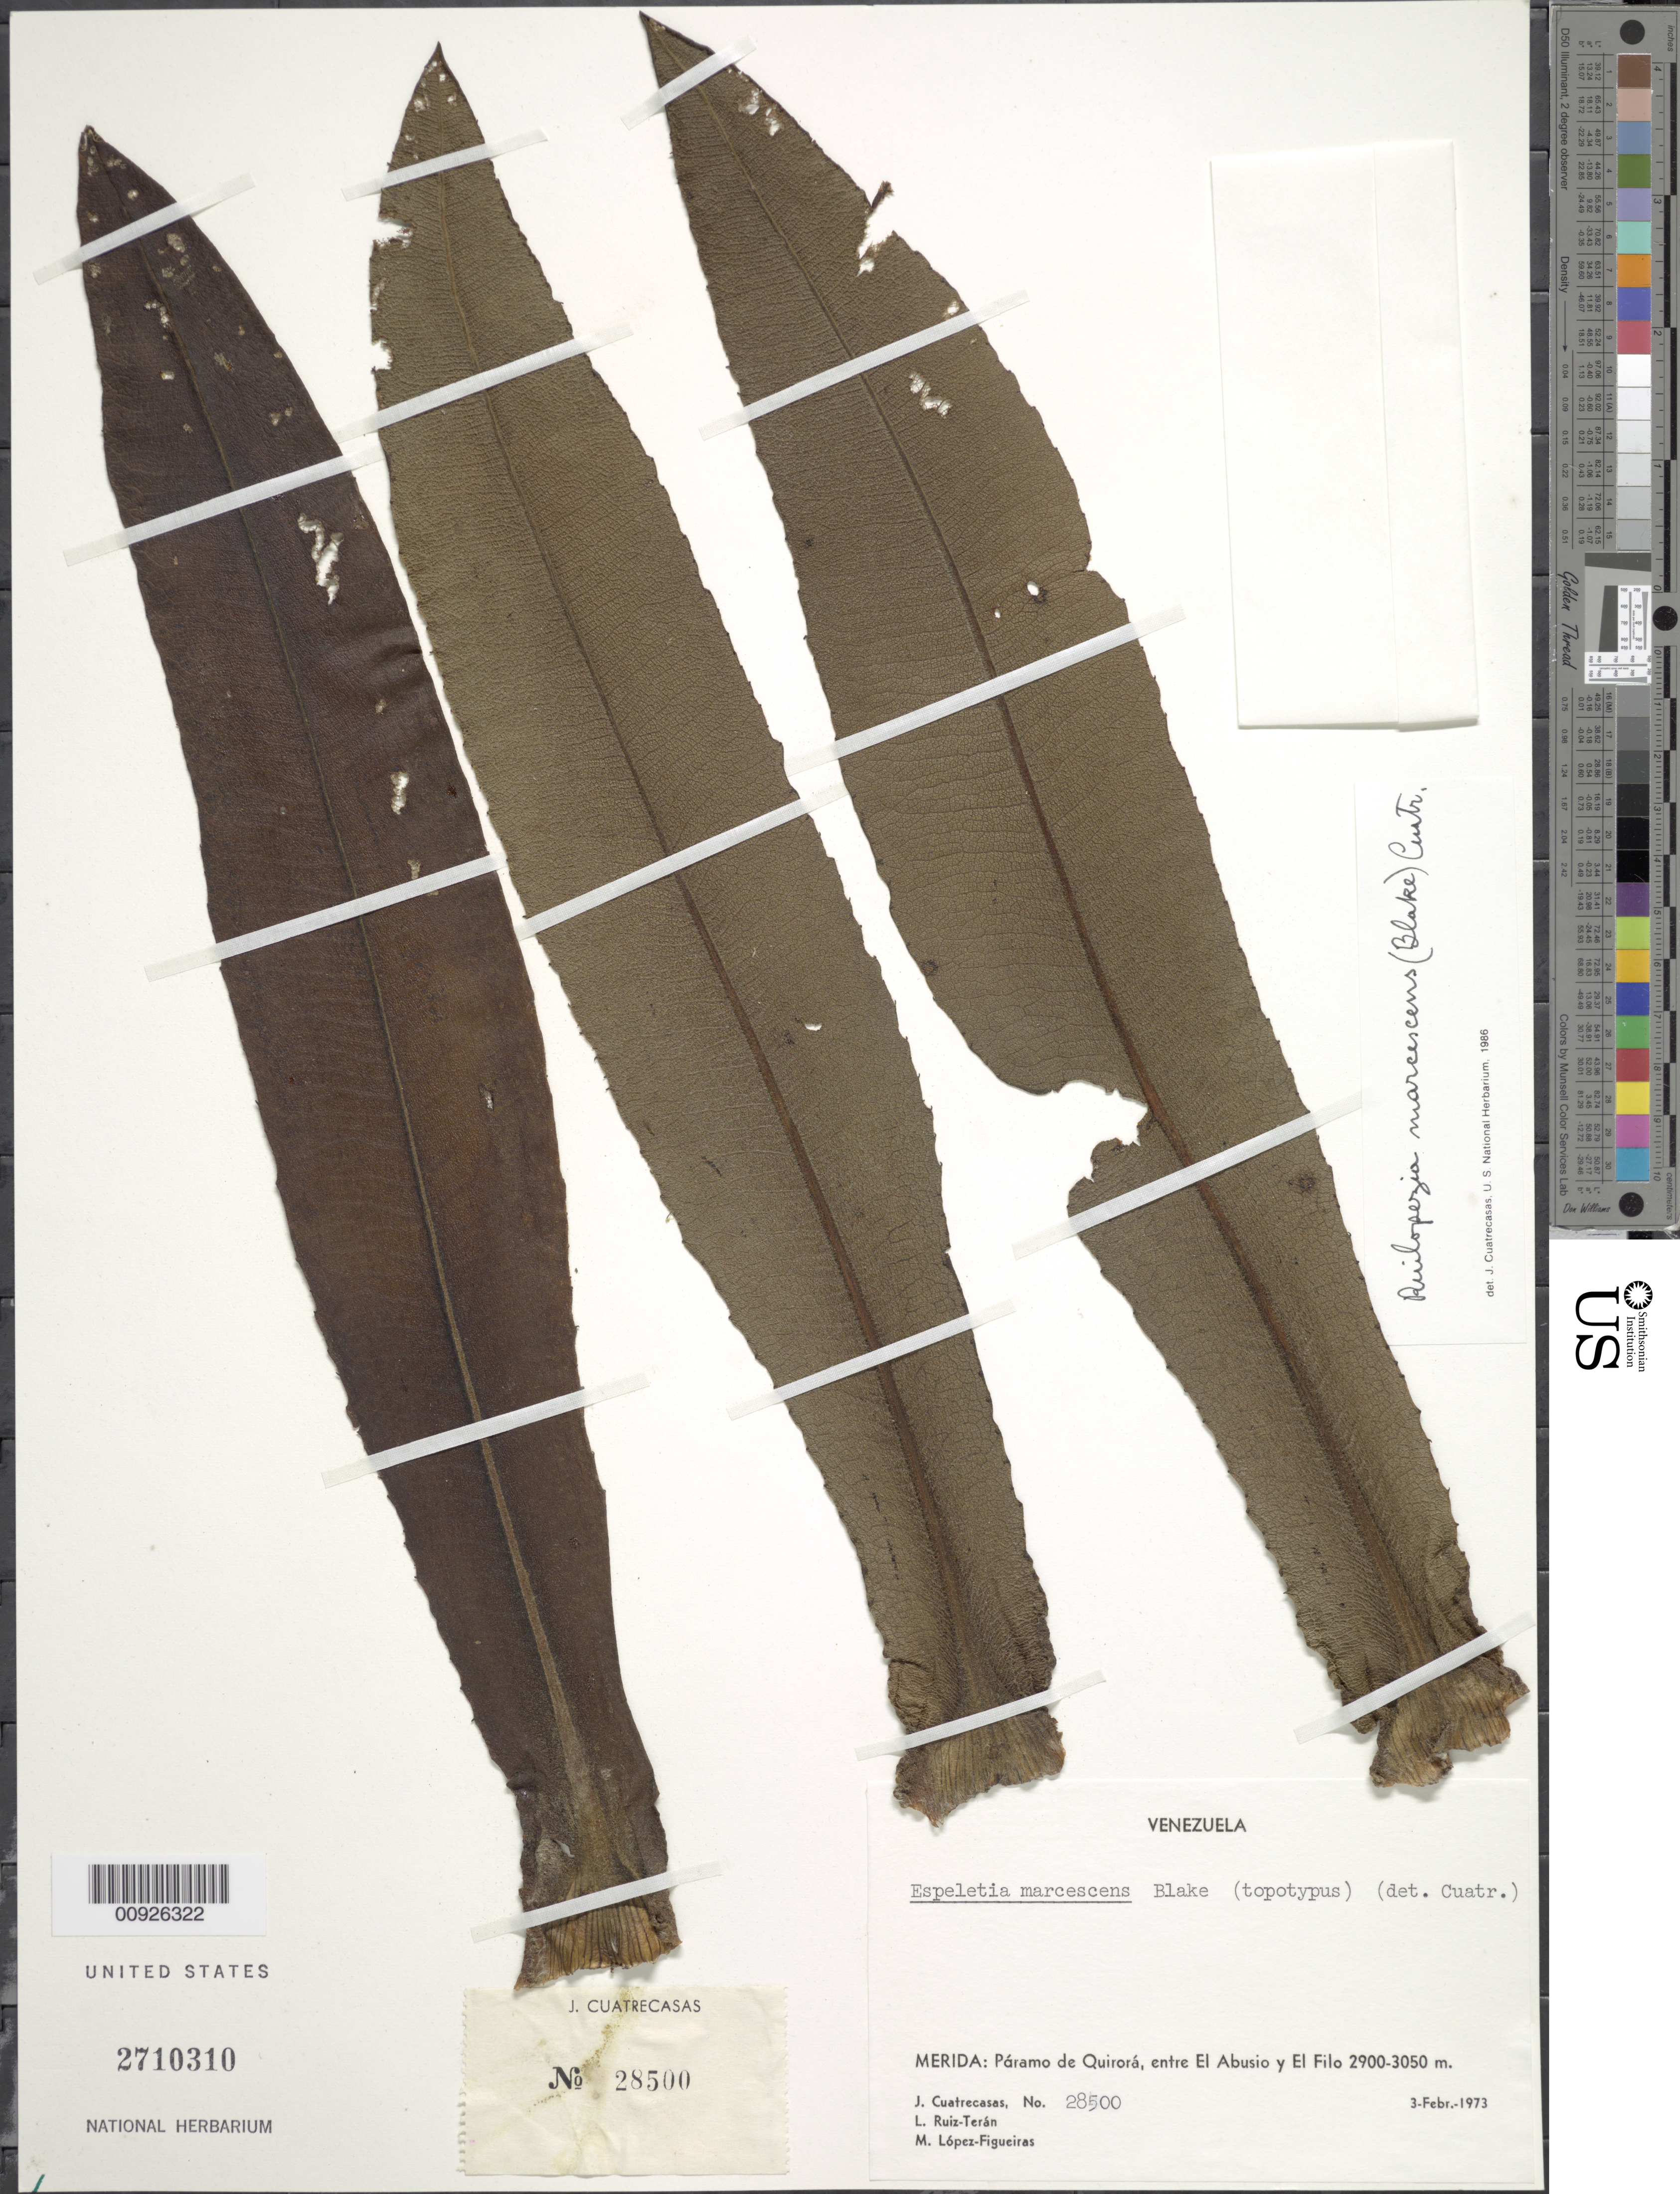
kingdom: Plantae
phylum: Tracheophyta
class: Magnoliopsida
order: Asterales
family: Asteraceae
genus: Ruilopezia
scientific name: Ruilopezia marcescens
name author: (S.F. Blake) Cuatrec.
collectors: J. Cuatrecasas, L. E. Ruíz-Terán & M. López Figueiras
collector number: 28500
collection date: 1973-02-03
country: Venezuela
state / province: Mérida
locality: P. de Quirorá (o de Chacantá). Entre el Abusio y El Filo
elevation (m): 2900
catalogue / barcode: US 2710310